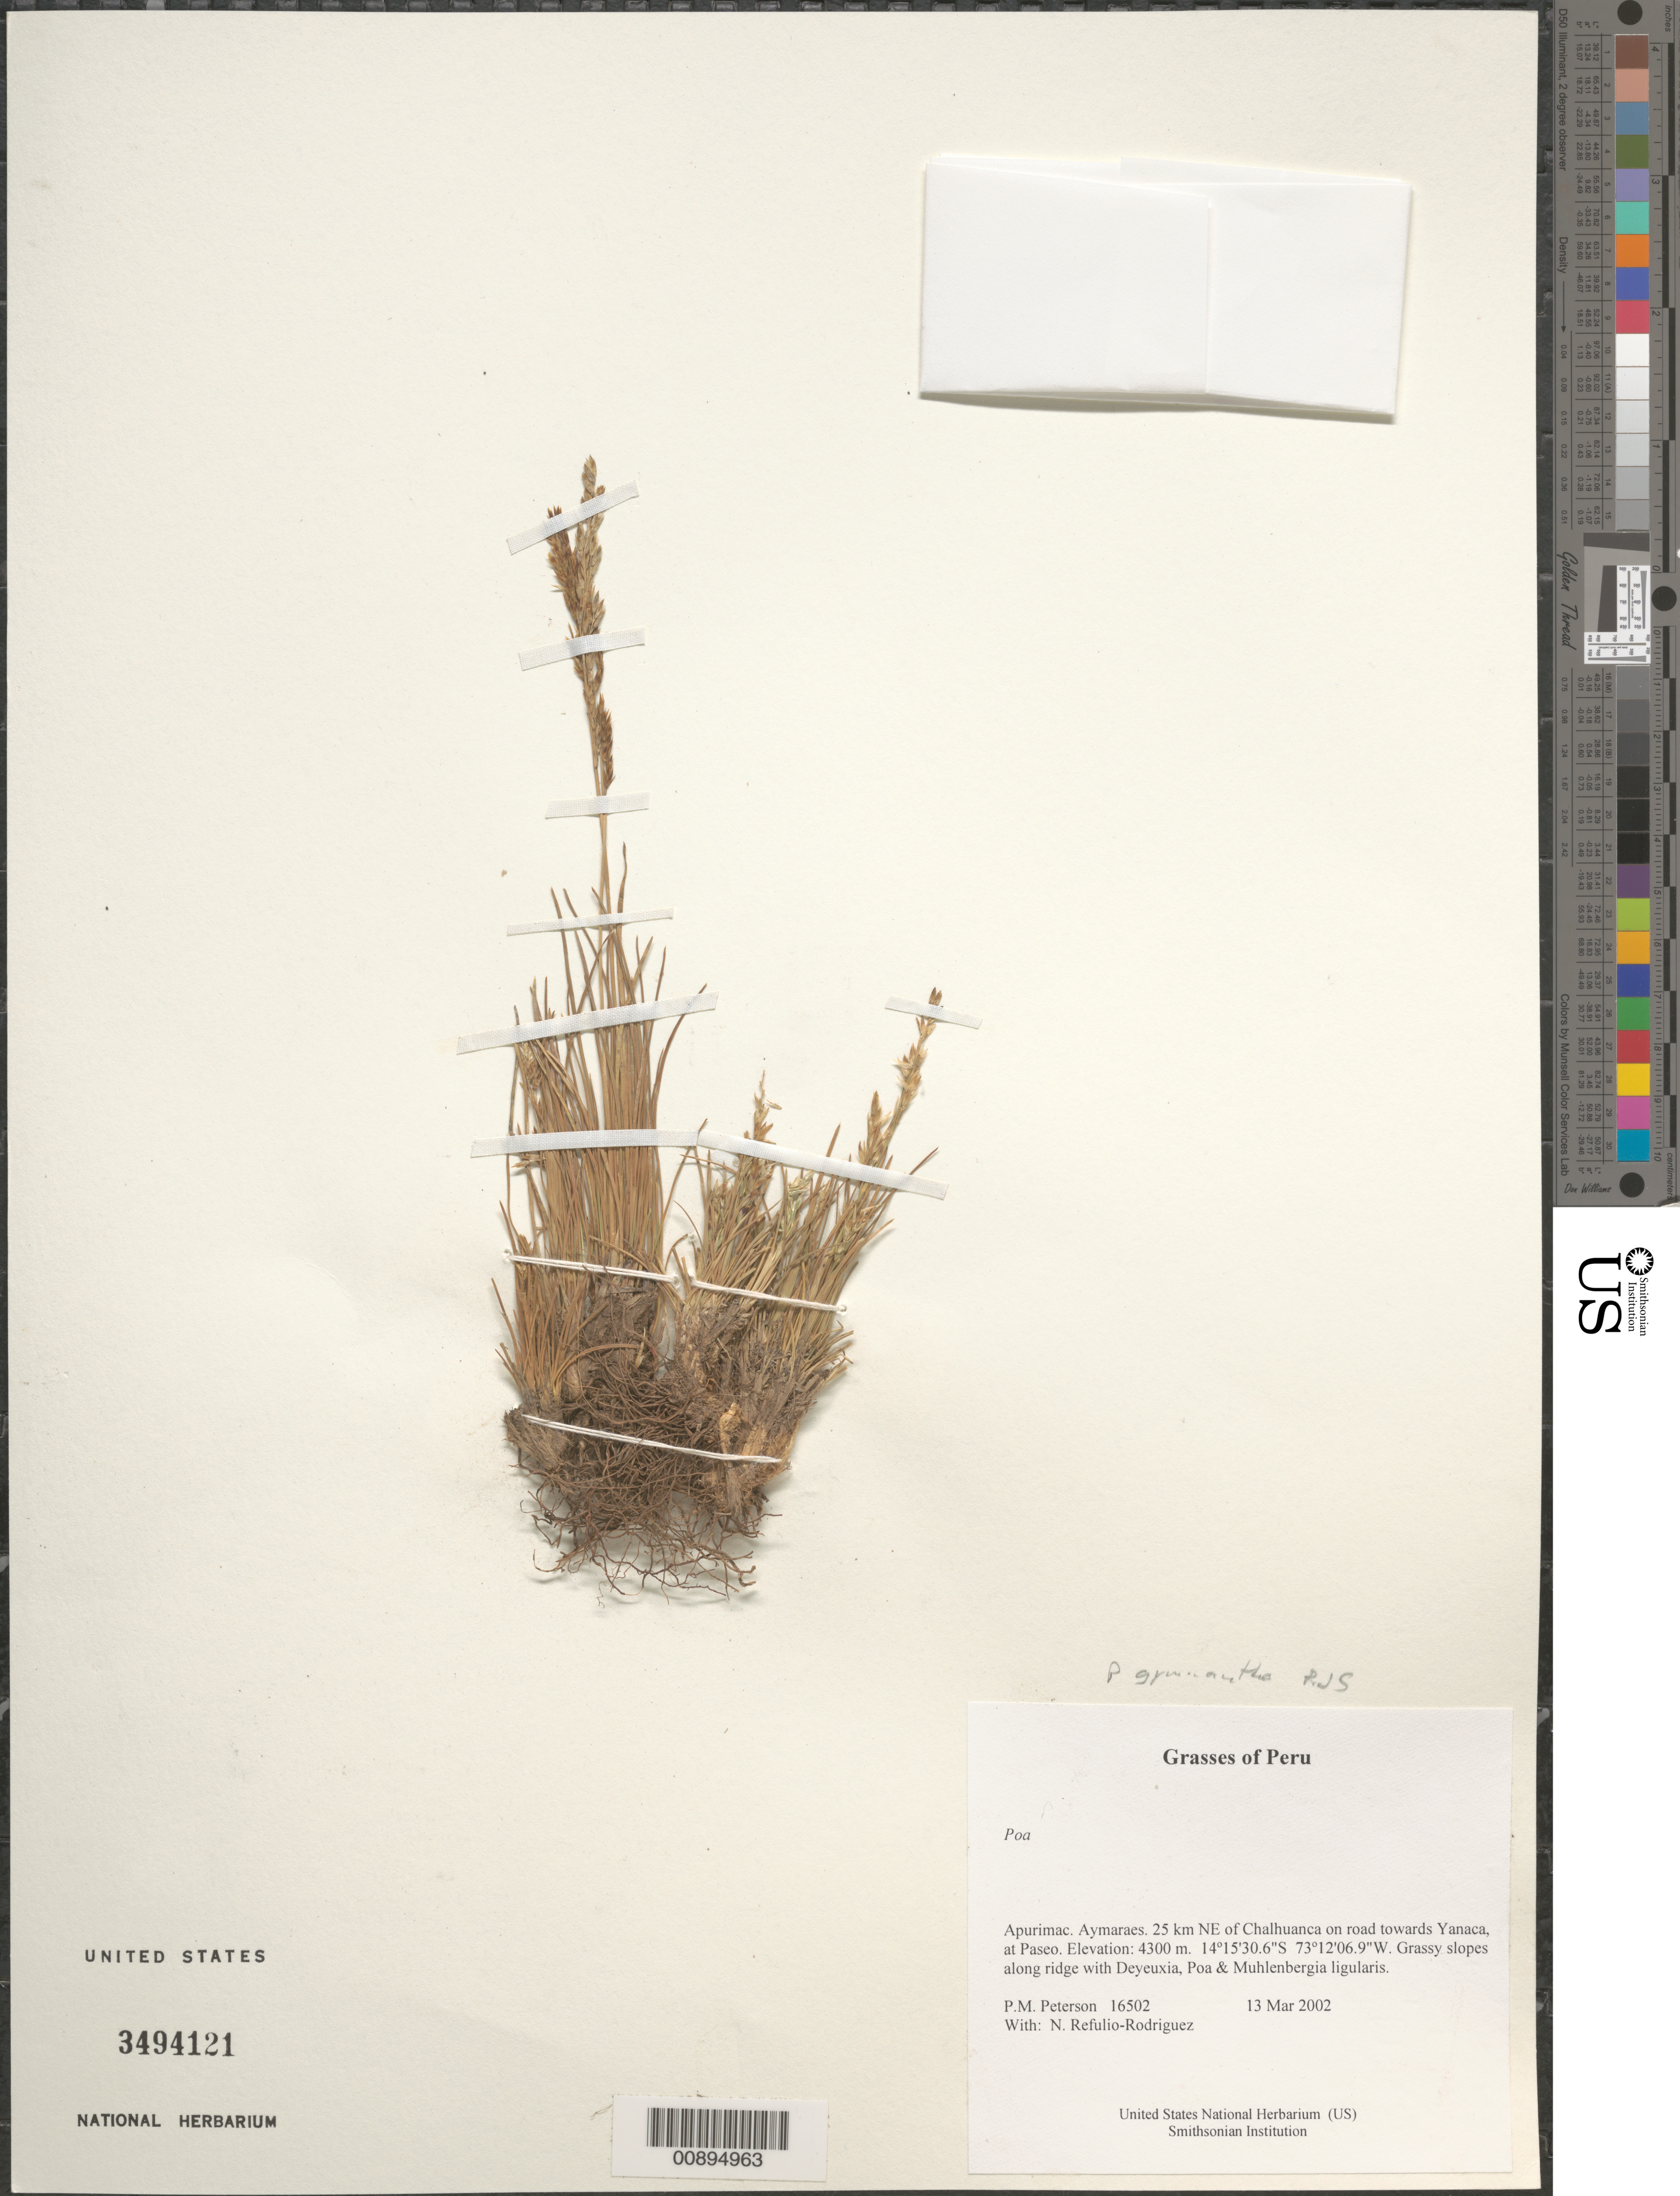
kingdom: Plantae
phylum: Tracheophyta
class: Liliopsida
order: Poales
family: Poaceae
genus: Poa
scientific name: Poa gymnantha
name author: Pilg.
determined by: Soreng, Robert J., Research Associate (BOT), Smithsonian Institution - National Museum of Natural History (UNITED STATES)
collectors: P. M. Peterson & N. Refulio-Rodríguez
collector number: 16502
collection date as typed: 13 Mar 2002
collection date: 2002-03-13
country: Peru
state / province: Apurímac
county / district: Aymaraes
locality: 25 km NE of Chalhuanca on road towards Yanaca, at Paseo.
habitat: Grassy slopes along ridge with ~Deyeuxia, Poa & Muhlenbergia ligularis~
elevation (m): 4300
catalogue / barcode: US 3494121